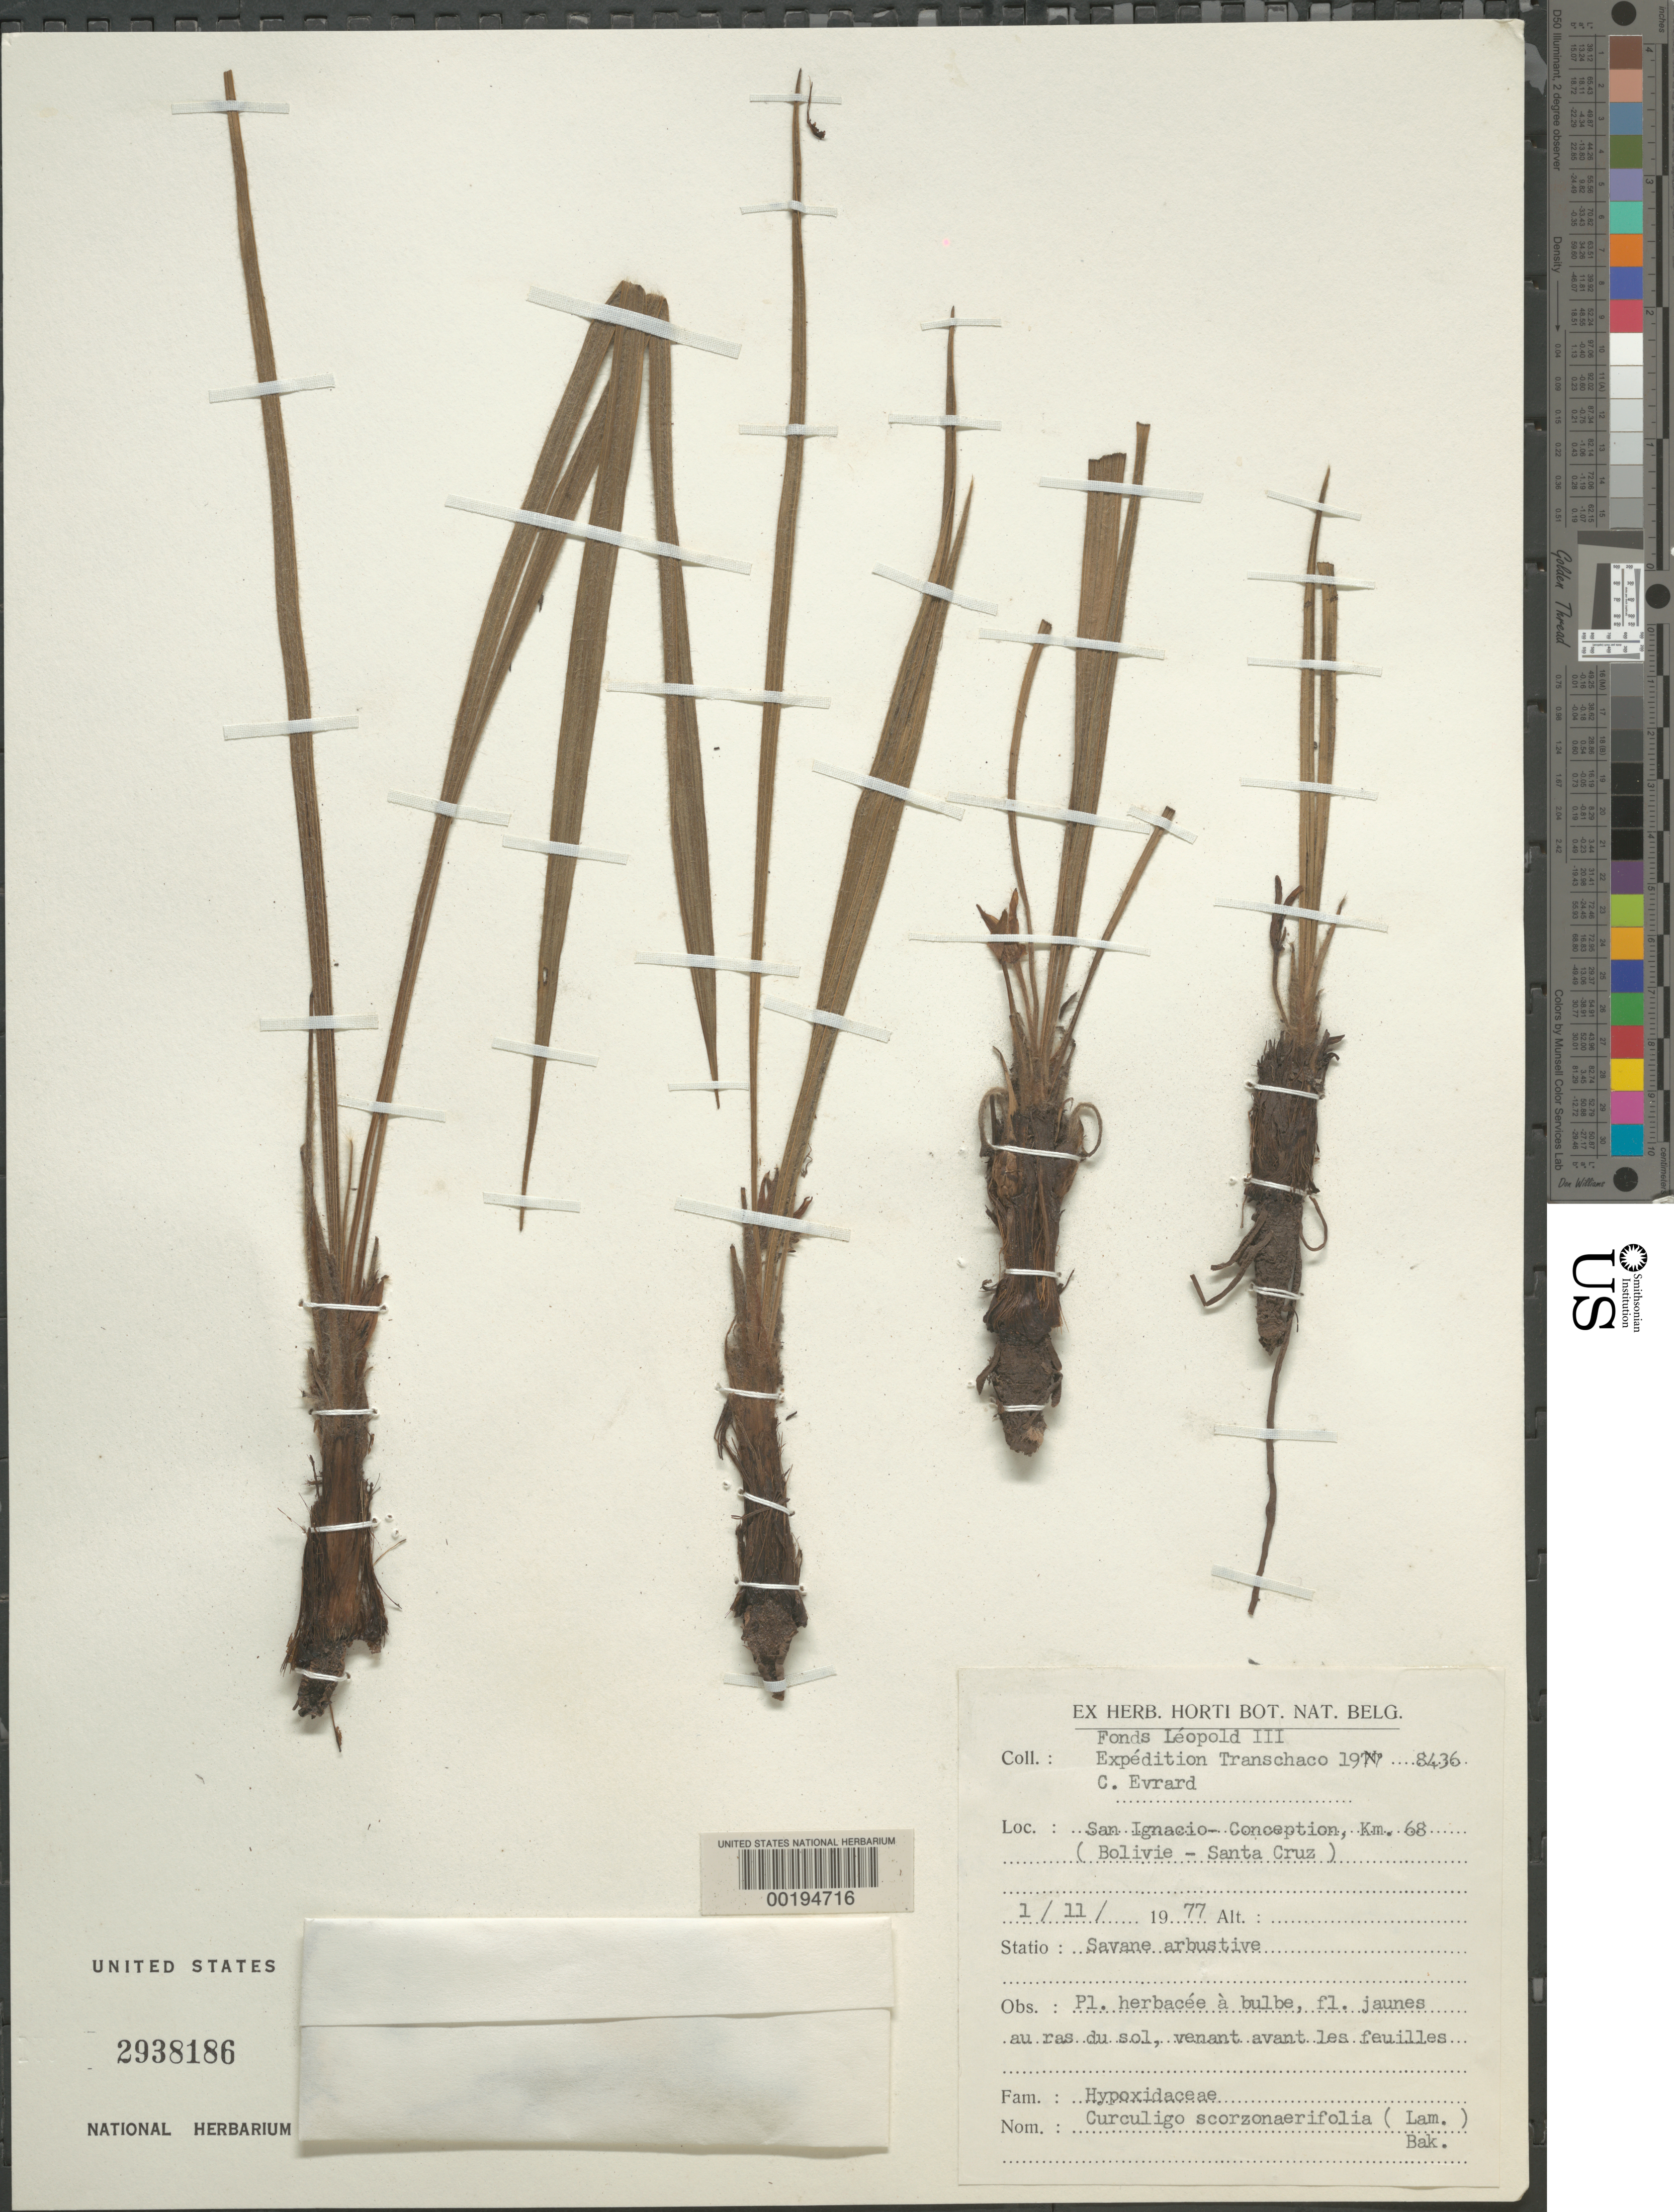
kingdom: Plantae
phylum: Tracheophyta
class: Liliopsida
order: Asparagales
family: Hypoxidaceae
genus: Curculigo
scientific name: Curculigo scorzonerifolia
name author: (Lam.) Baker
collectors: C. Evrard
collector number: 8436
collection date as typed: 11 Jan 1977 or 01 Nov 1977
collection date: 1977-01-11 or 1977-11-01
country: Bolivia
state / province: Santa Cruz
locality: San Ignacio - Concepcion, km 68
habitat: Shrubby savana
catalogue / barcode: US 2938186